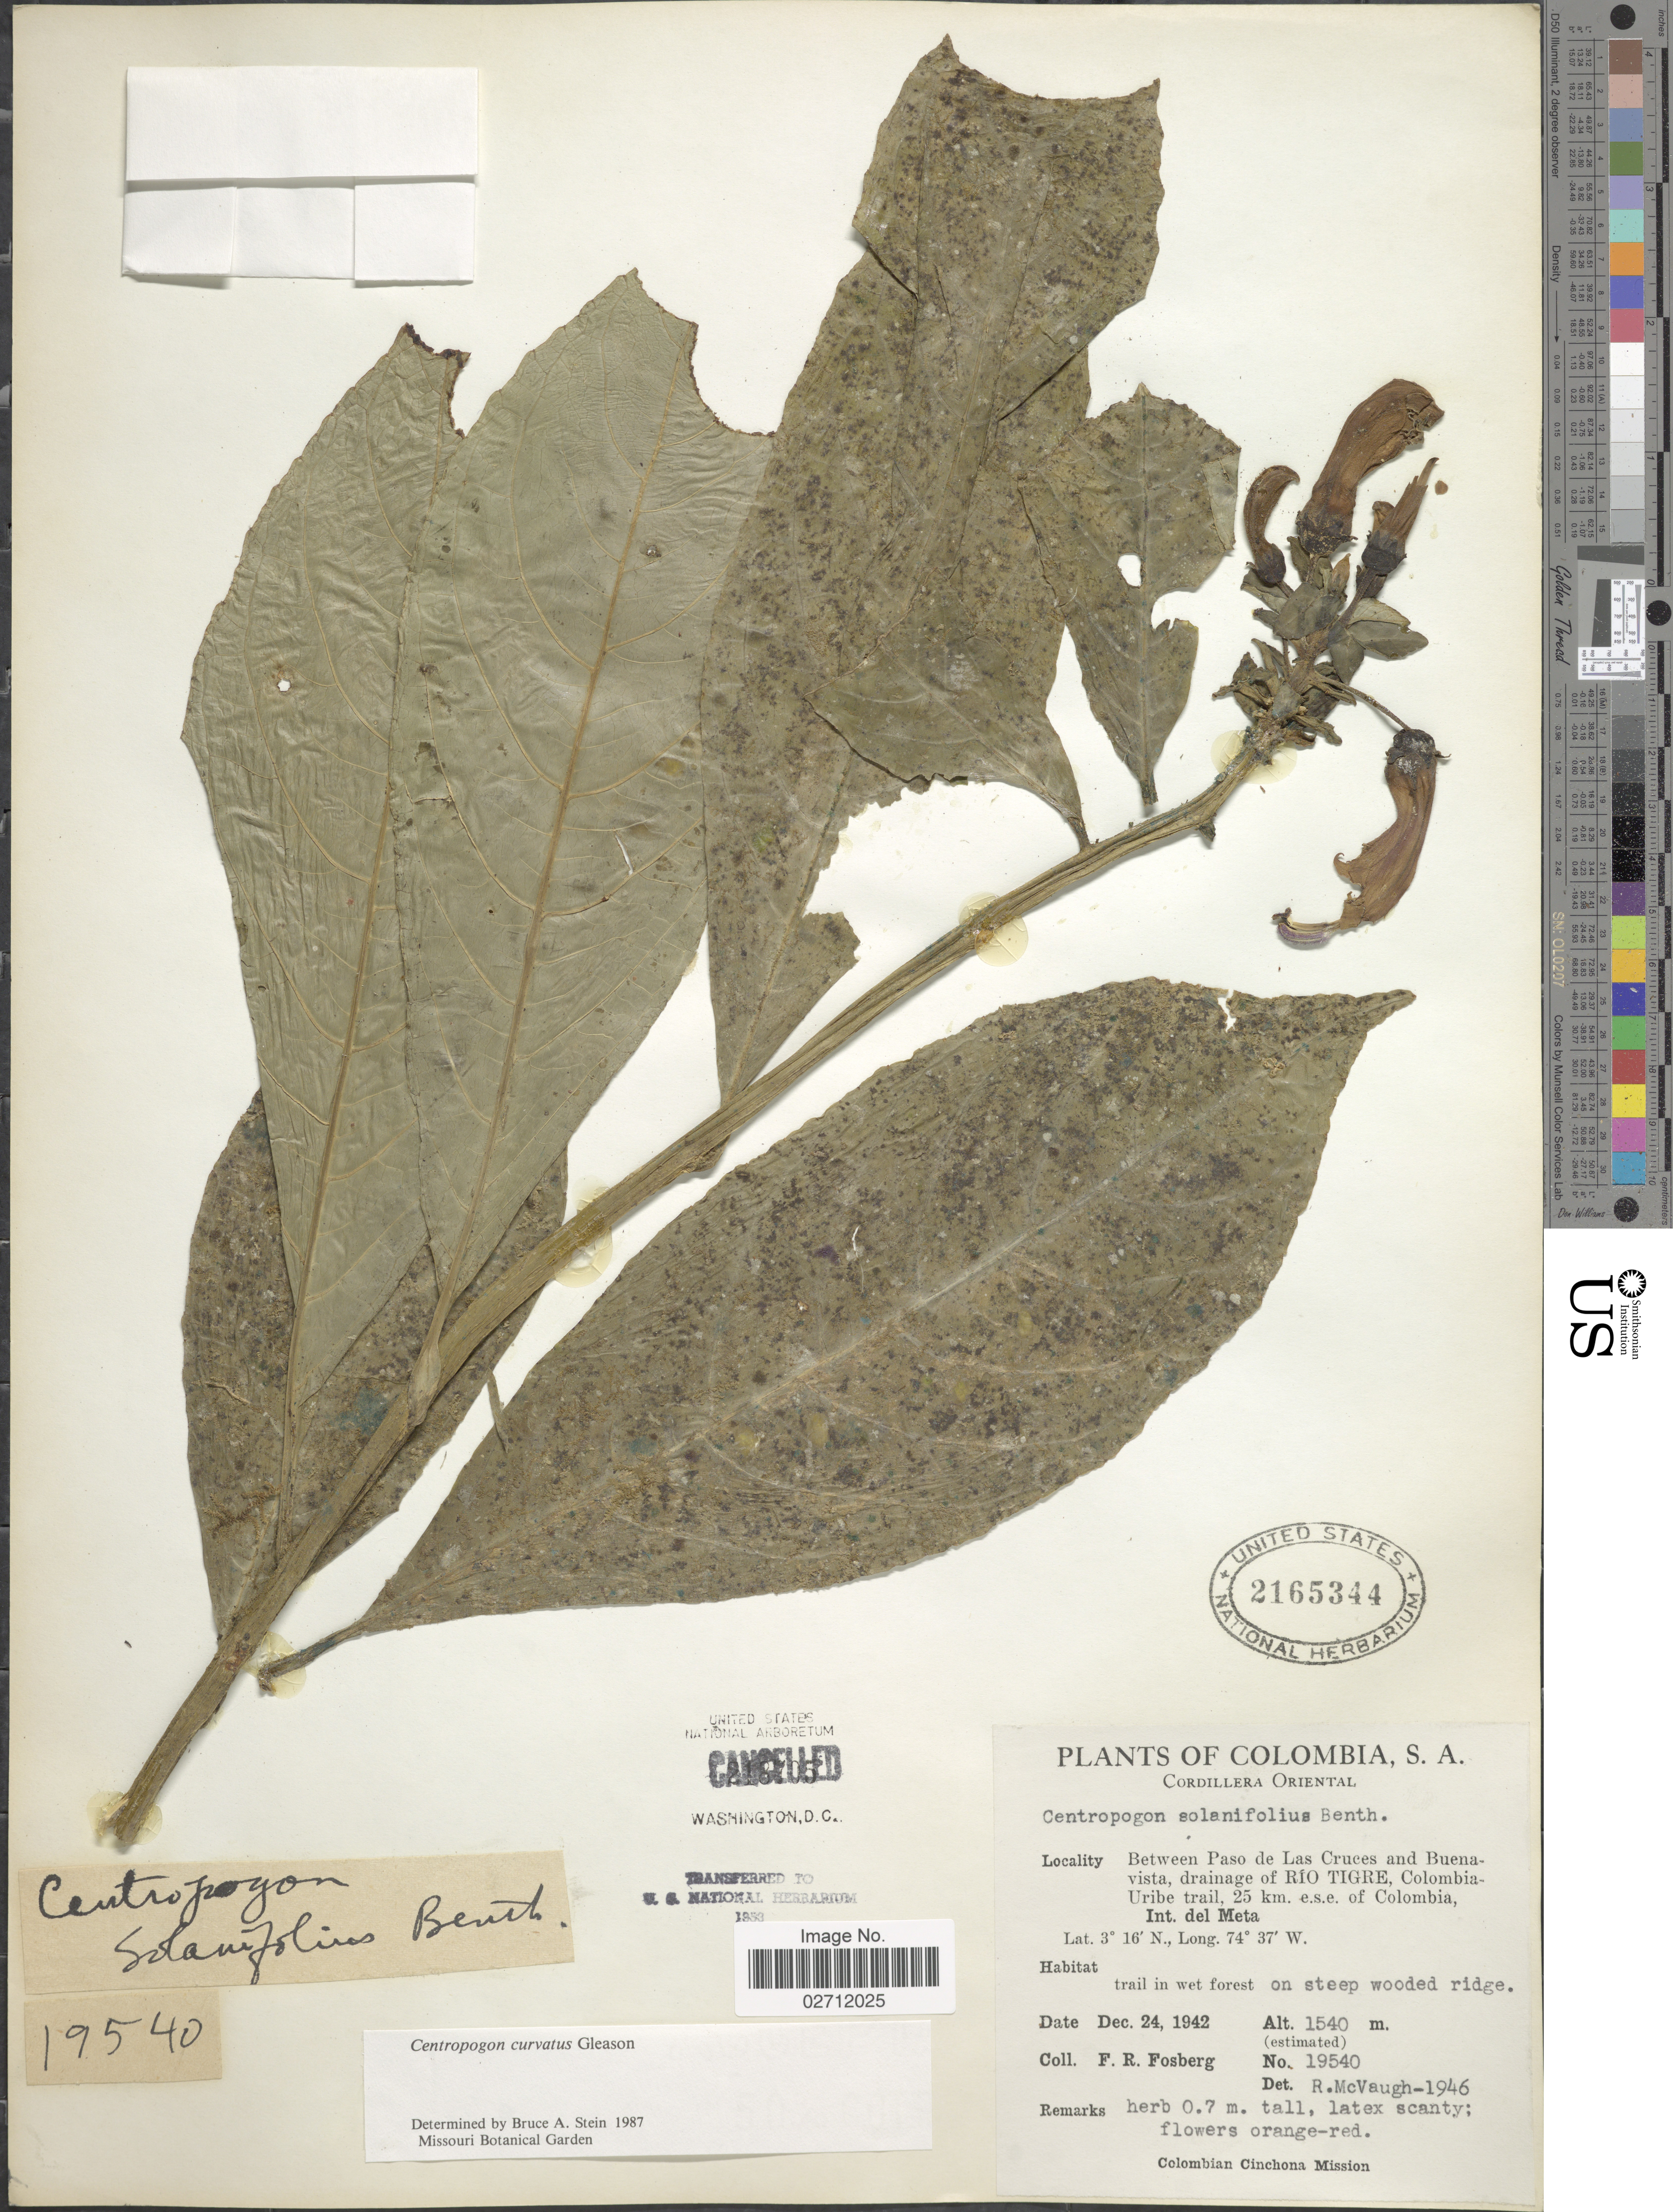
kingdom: Plantae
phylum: Tracheophyta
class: Magnoliopsida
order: Asterales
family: Campanulaceae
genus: Centropogon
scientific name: Centropogon curvatus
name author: Gleason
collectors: F. R. Fosberg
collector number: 19540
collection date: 1942-12-24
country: Colombia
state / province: Meta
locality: Cordillera Oriental, Between Paso de Las Cruces and Buenavista, drainage of Rio Tigre, Colombia-Uribe trail, 25 km. e.s.e. of Colombia, Int. del Meta.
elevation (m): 1540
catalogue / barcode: US 2165344